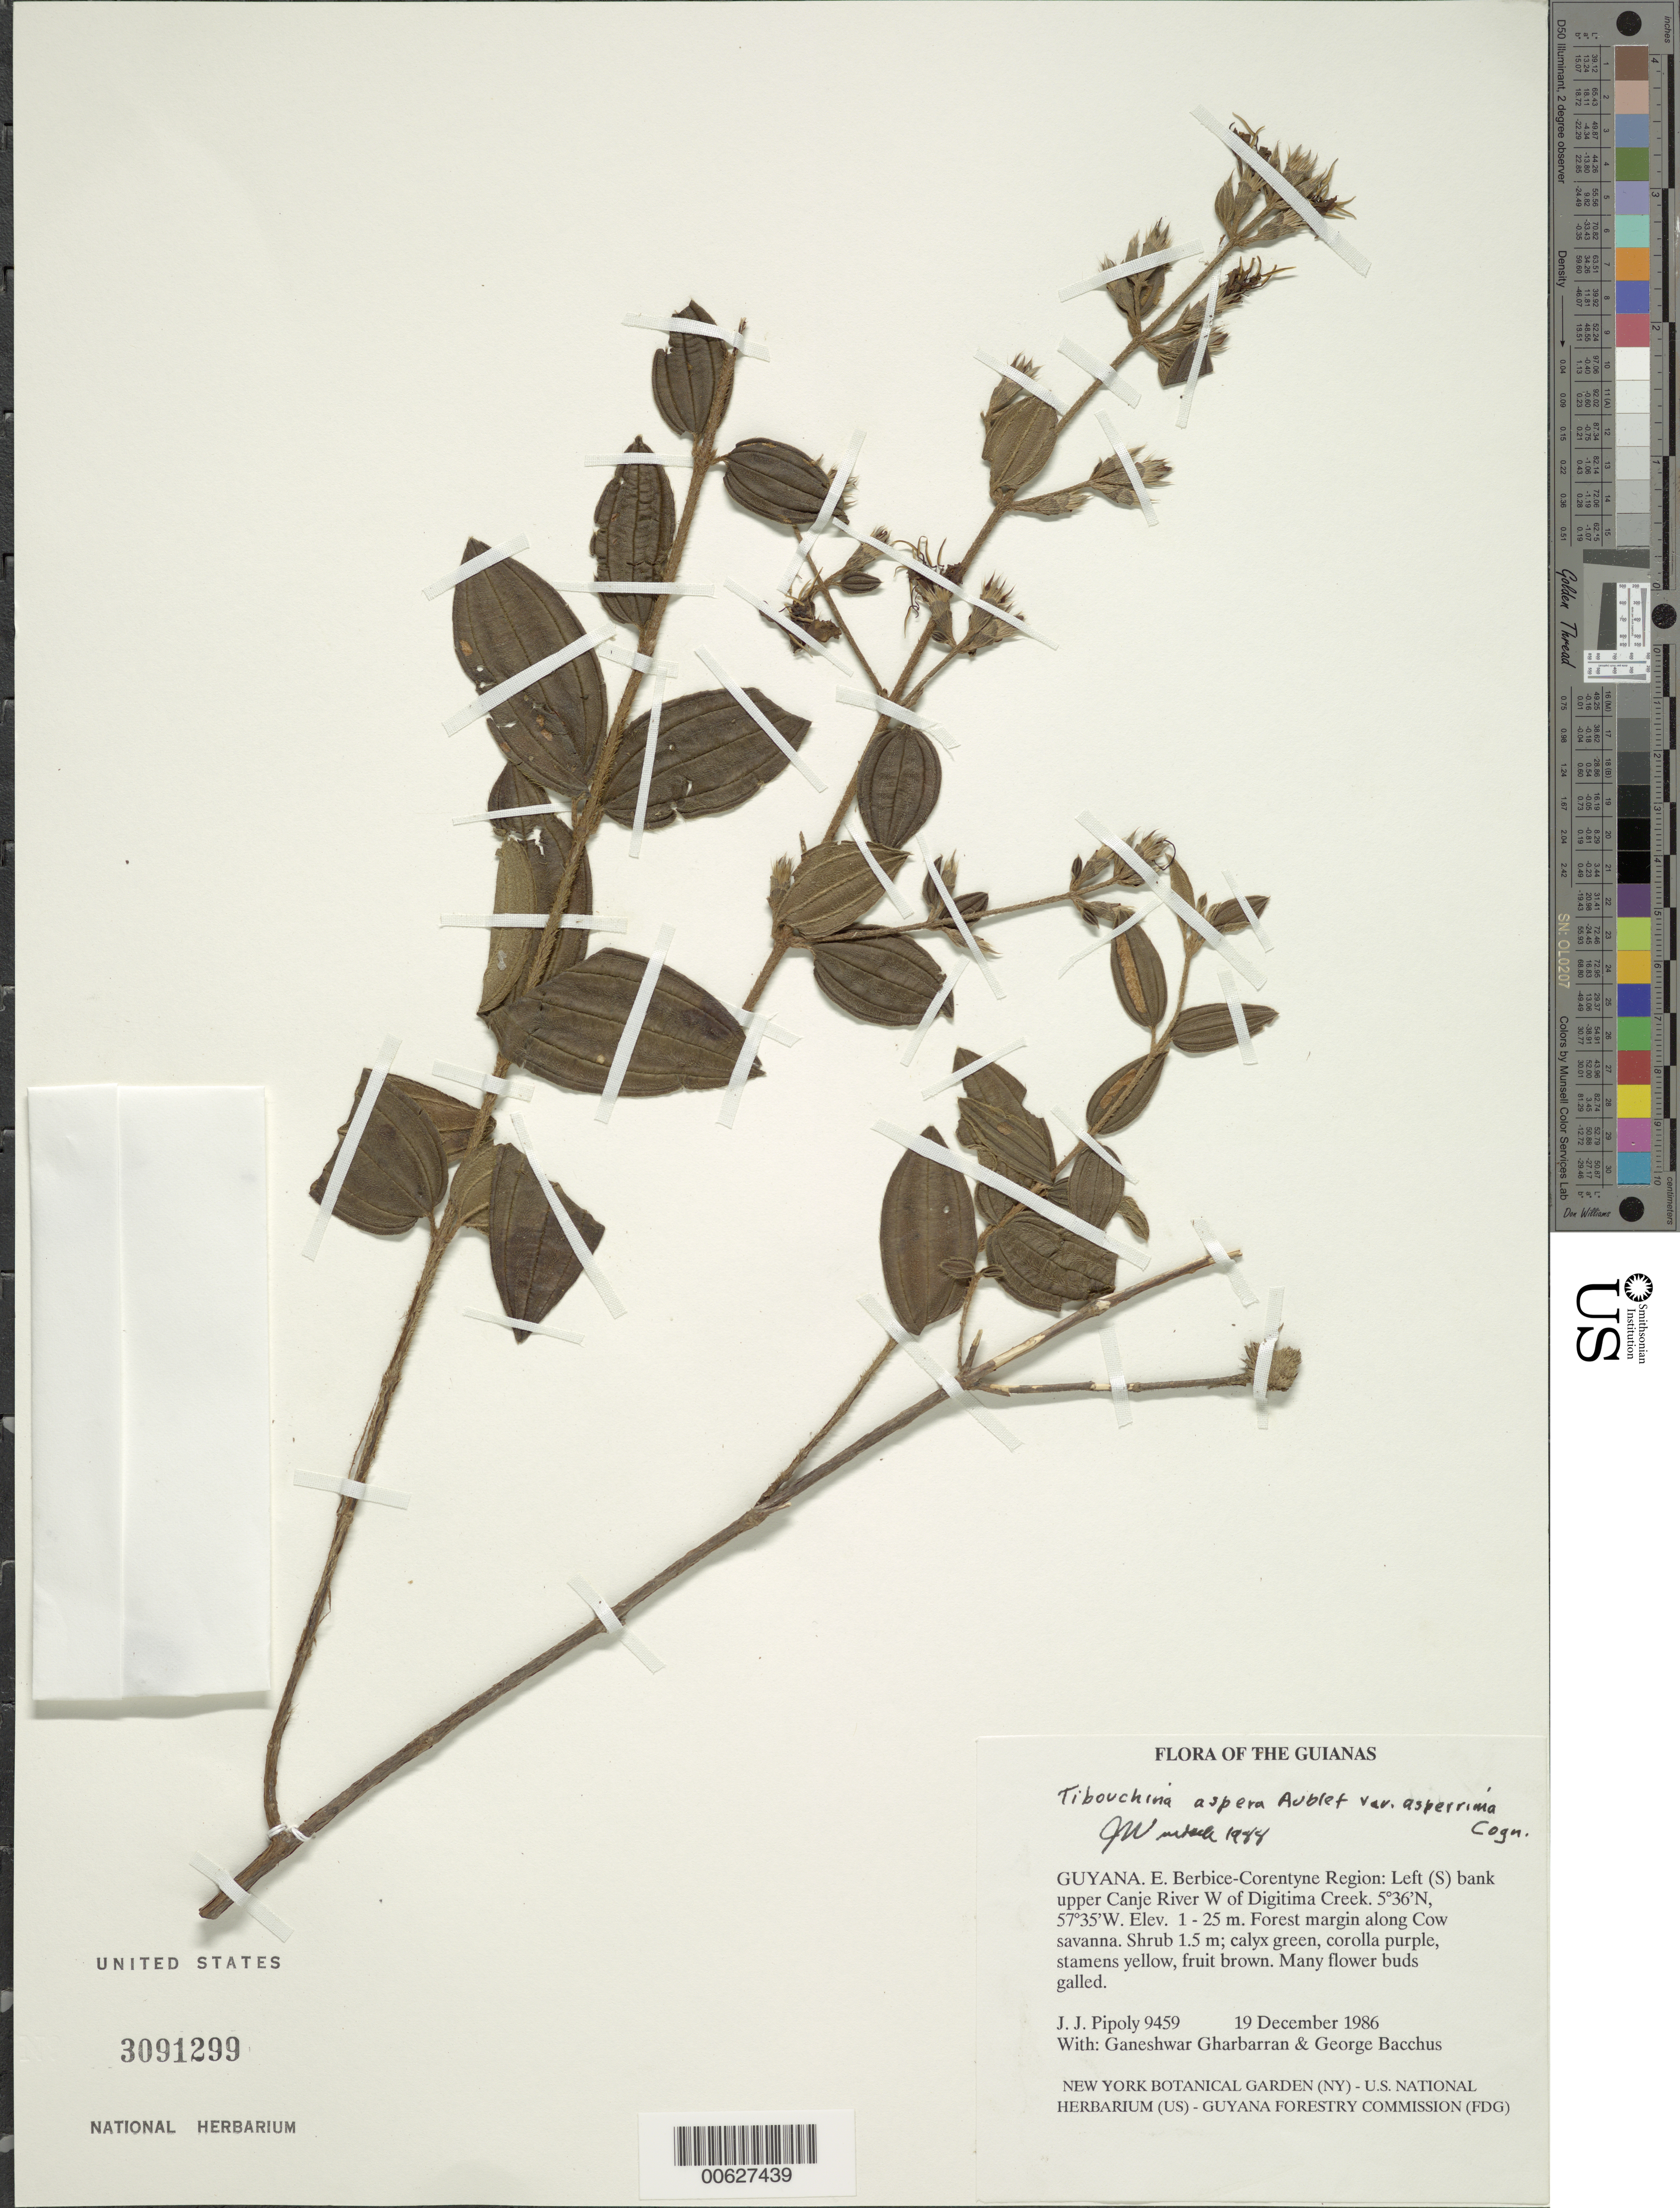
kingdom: Plantae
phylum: Tracheophyta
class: Magnoliopsida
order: Myrtales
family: Melastomataceae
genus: Tibouchina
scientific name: Tibouchina aspera var. asperrima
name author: Cogn.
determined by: Wurdack, John J., (US), US (UNITED STATES)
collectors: J. J. Pipoly, G. Gharbarran & G. Bacchus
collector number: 9459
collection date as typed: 19 December 1986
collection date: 1986-12-19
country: Guyana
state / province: E. Berbice-Corentyne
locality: Left (S) bank upper Canje River W of Digitima Creek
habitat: Forest margin along Cow savanna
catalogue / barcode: US 3091299